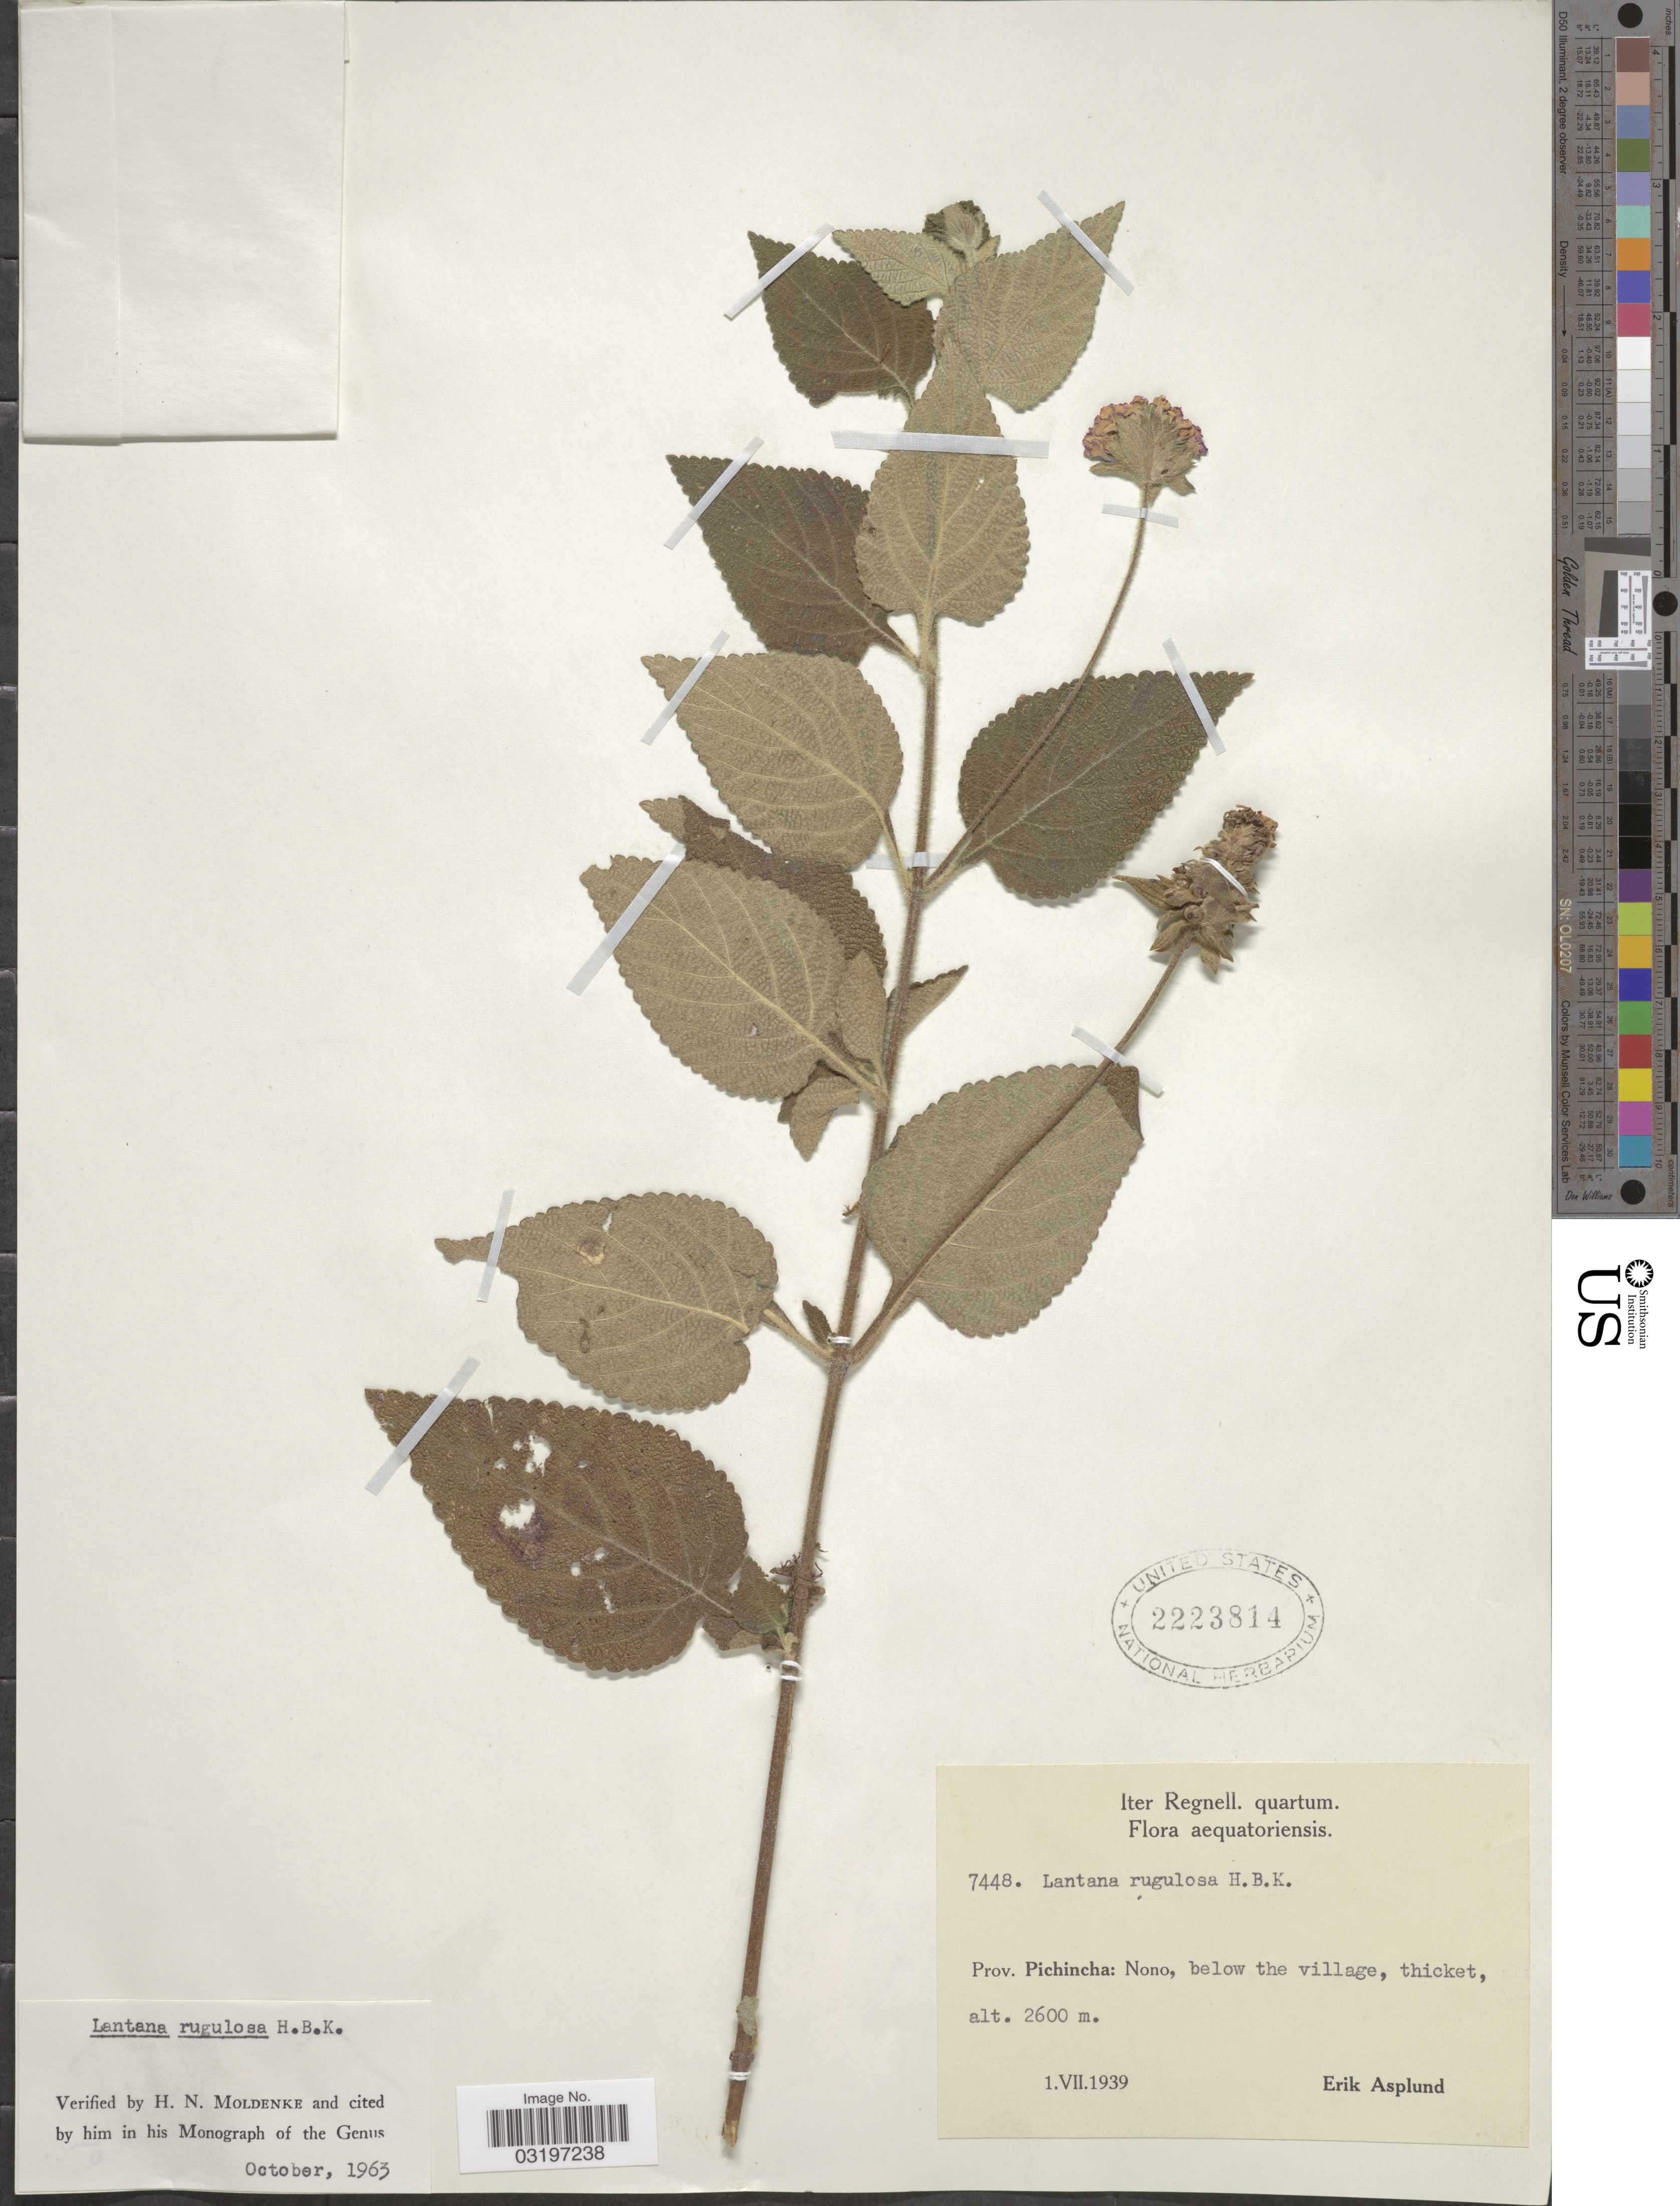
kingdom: Plantae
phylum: Tracheophyta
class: Magnoliopsida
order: Lamiales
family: Verbenaceae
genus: Lantana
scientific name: Lantana rugulosa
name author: Kunth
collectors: E. Asplund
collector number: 7448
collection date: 1939-07-01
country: Ecuador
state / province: Pichincha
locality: Nono, below the village.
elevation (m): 2600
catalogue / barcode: US 2223814